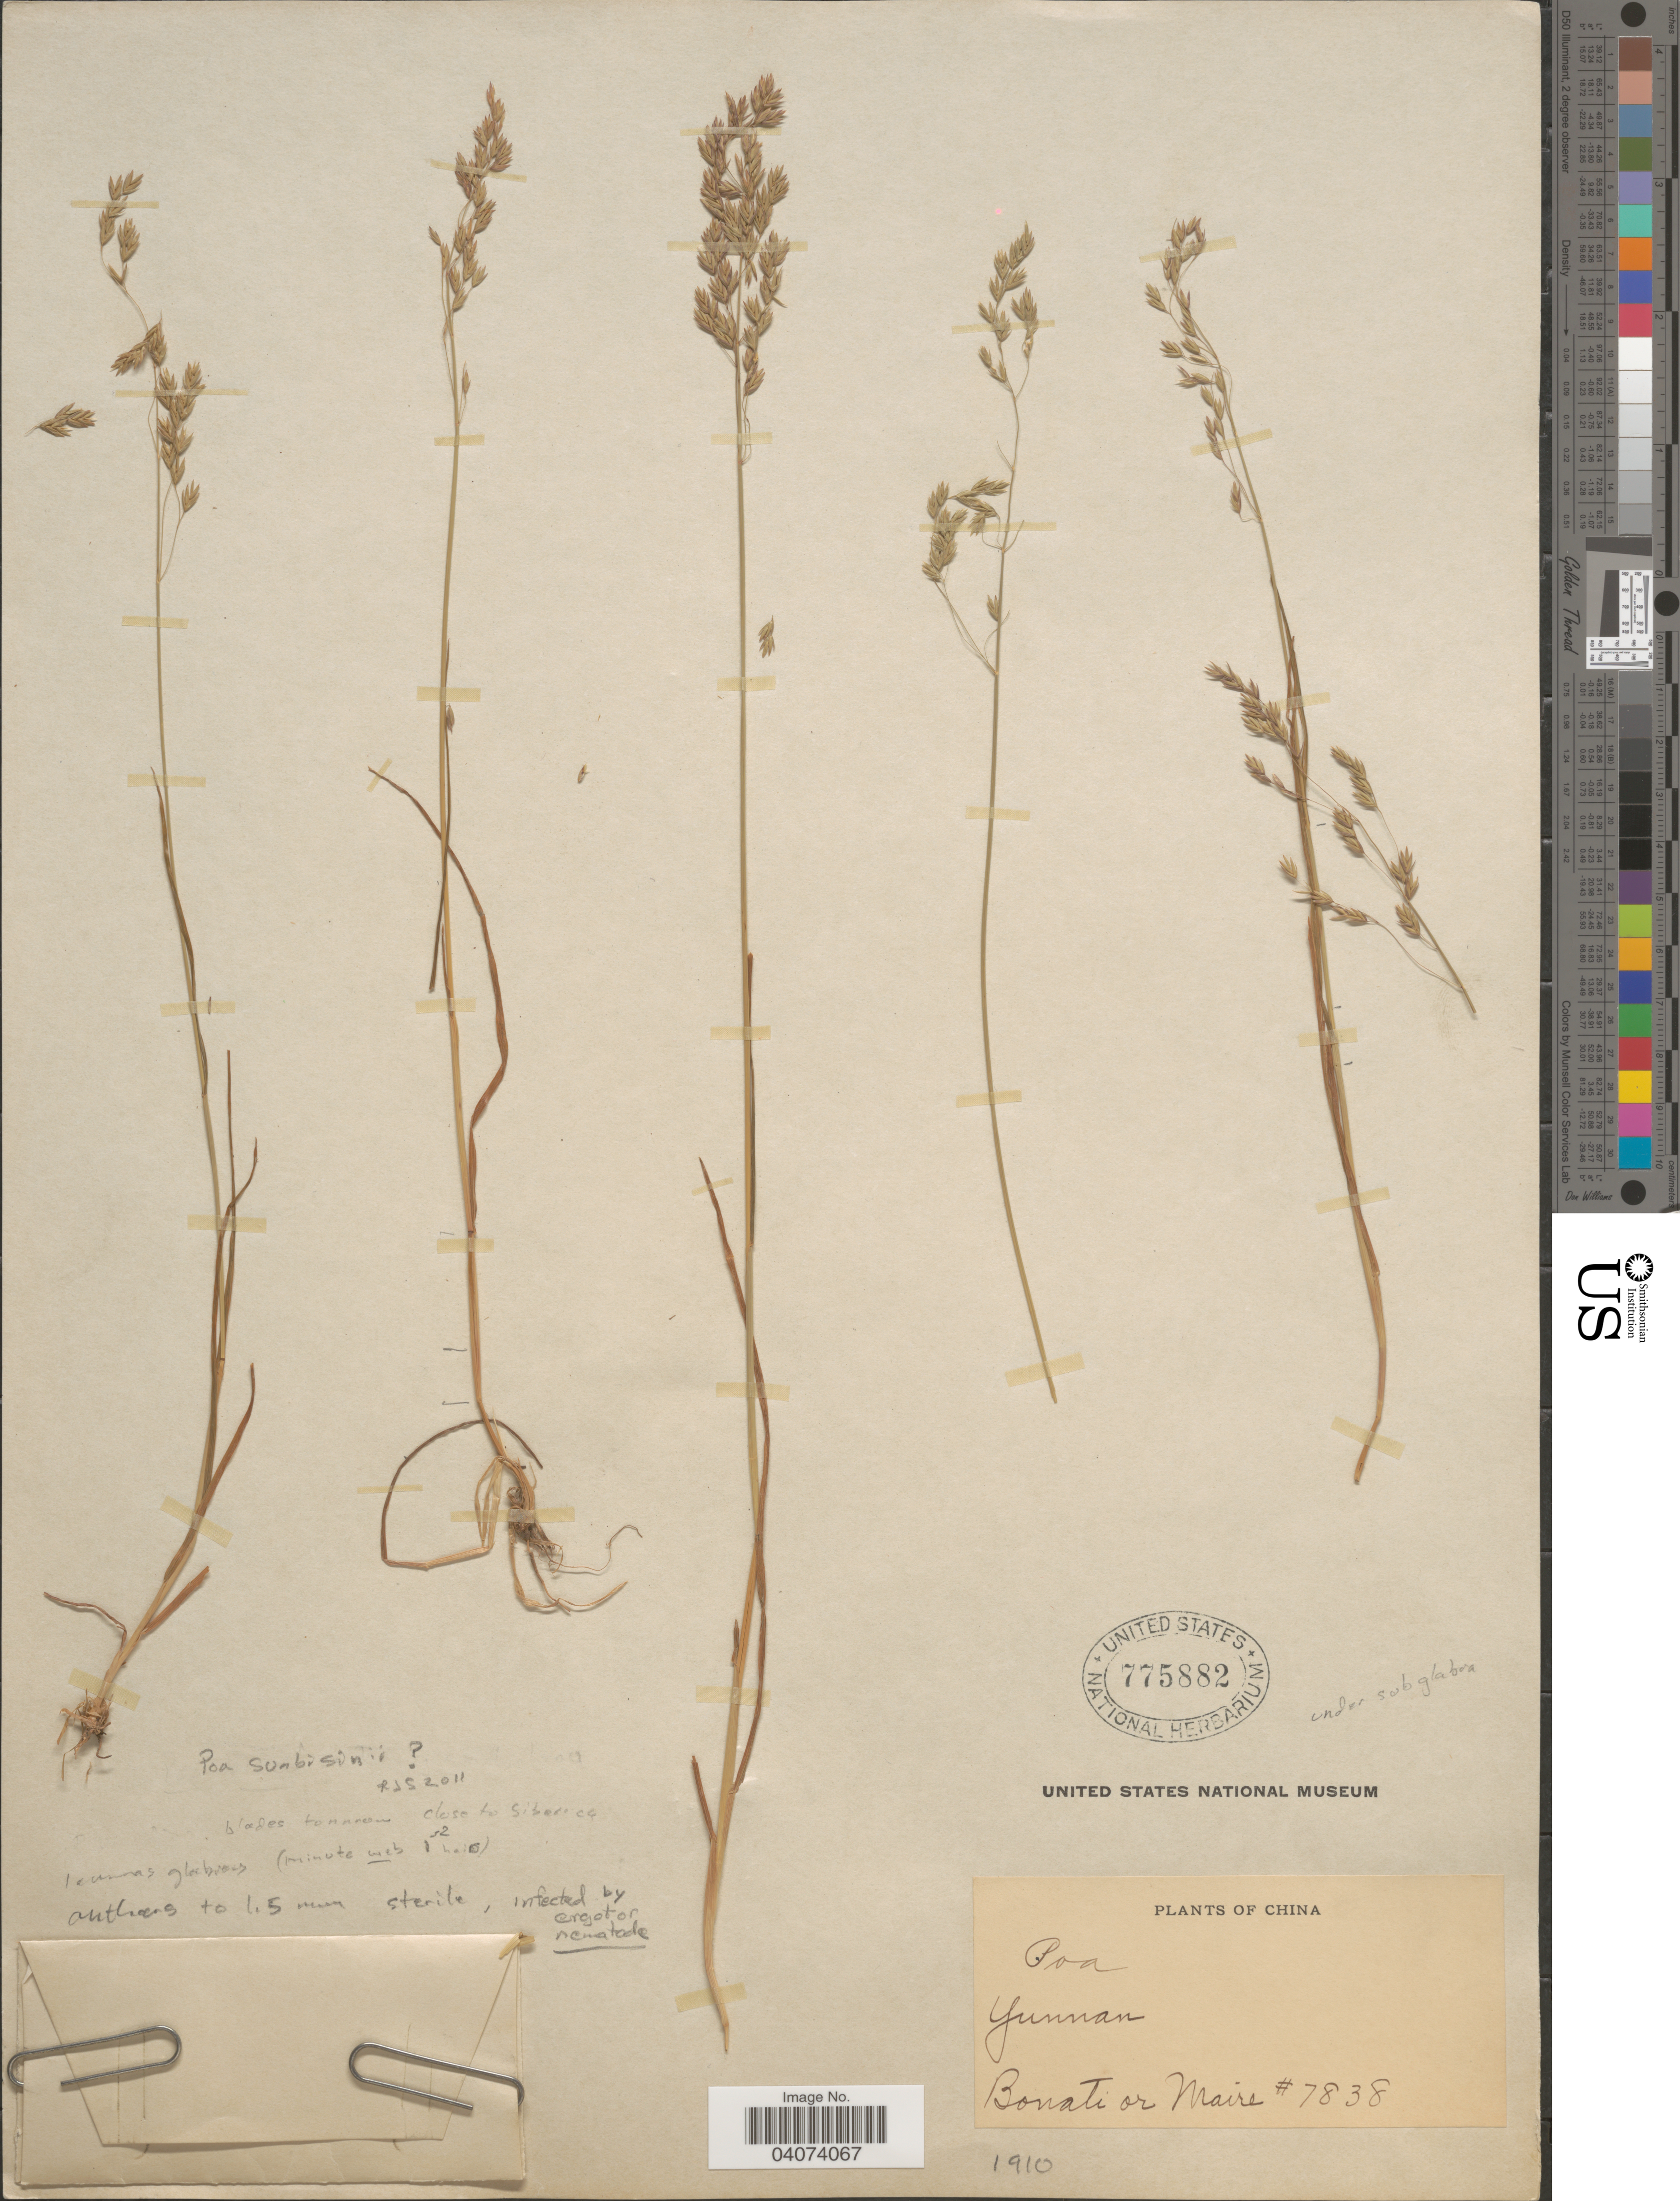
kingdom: Plantae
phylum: Tracheophyta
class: Liliopsida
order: Poales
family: Poaceae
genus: Poa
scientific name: Poa sunbisinii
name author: Soreng & G.H. Zhu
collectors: -. Bonati & Maire, --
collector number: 7838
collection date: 1910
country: China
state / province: Yunnan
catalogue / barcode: US 775882